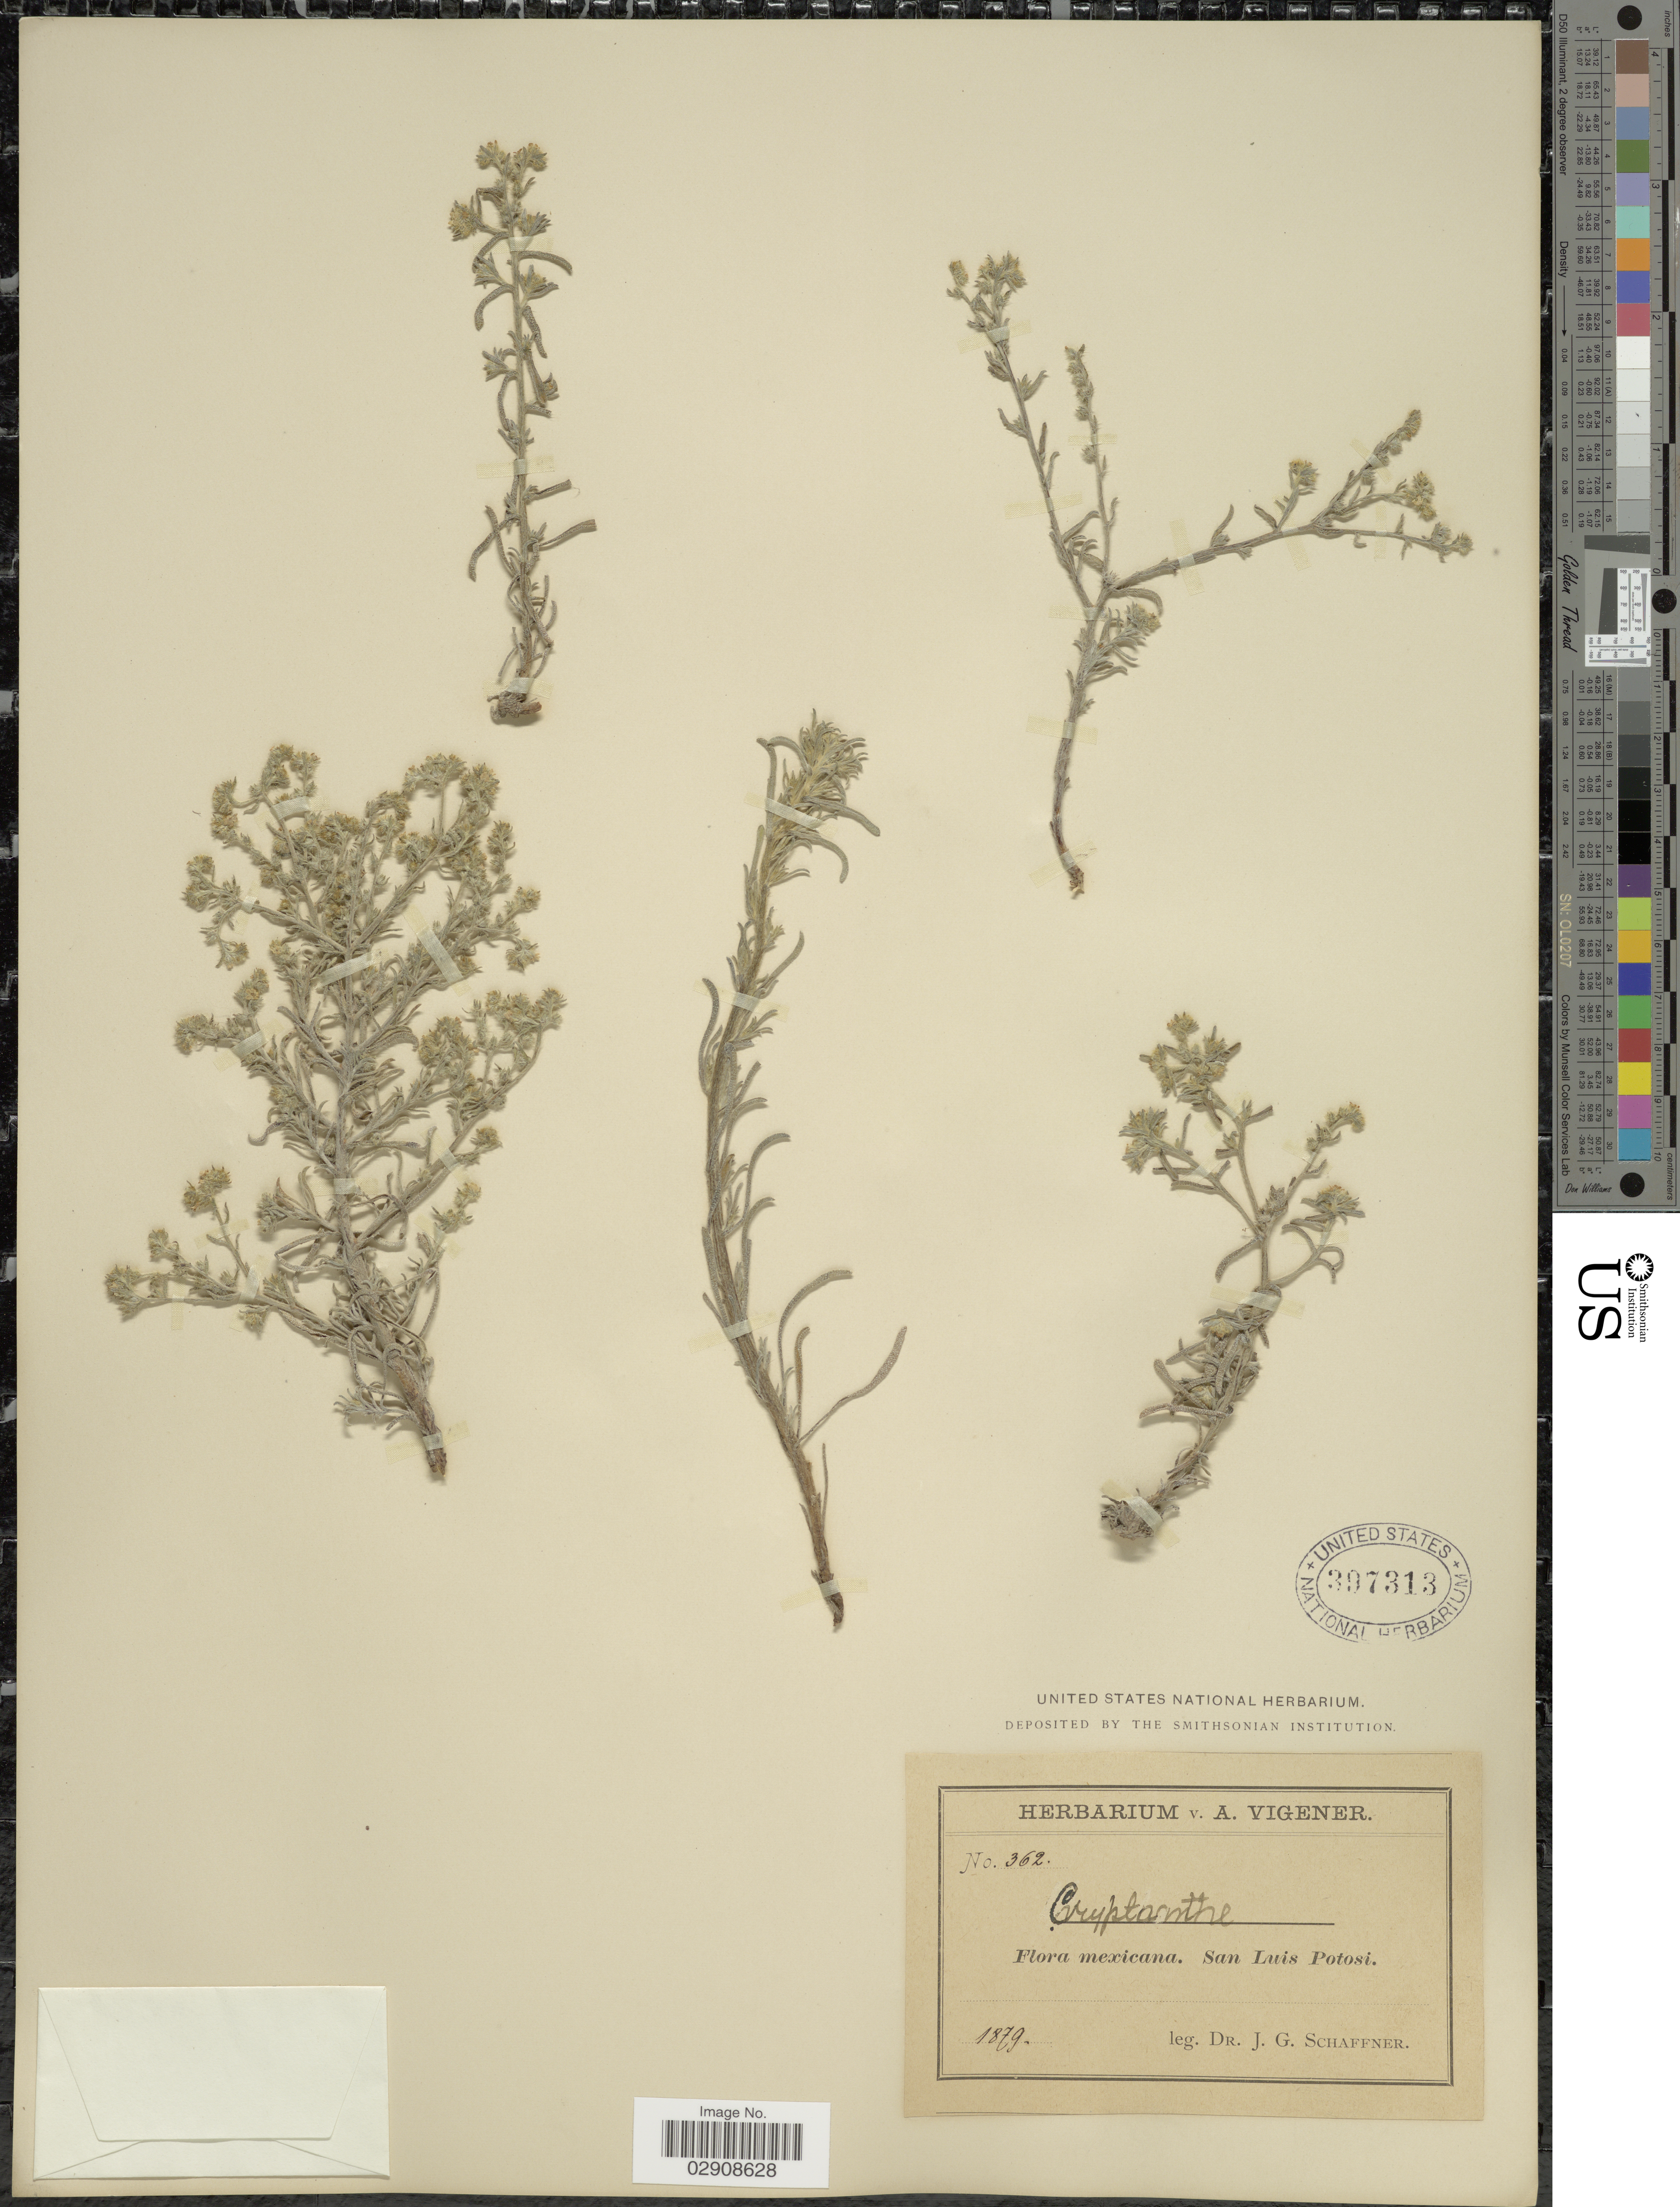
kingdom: Plantae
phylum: Tracheophyta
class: Magnoliopsida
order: Boraginales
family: Boraginaceae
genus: Cryptantha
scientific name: Cryptantha albida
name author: (Kunth) I.M. Johnst.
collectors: J. G. Schaffner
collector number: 362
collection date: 1879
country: Mexico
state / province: San Luis Potosí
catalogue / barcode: US 397313